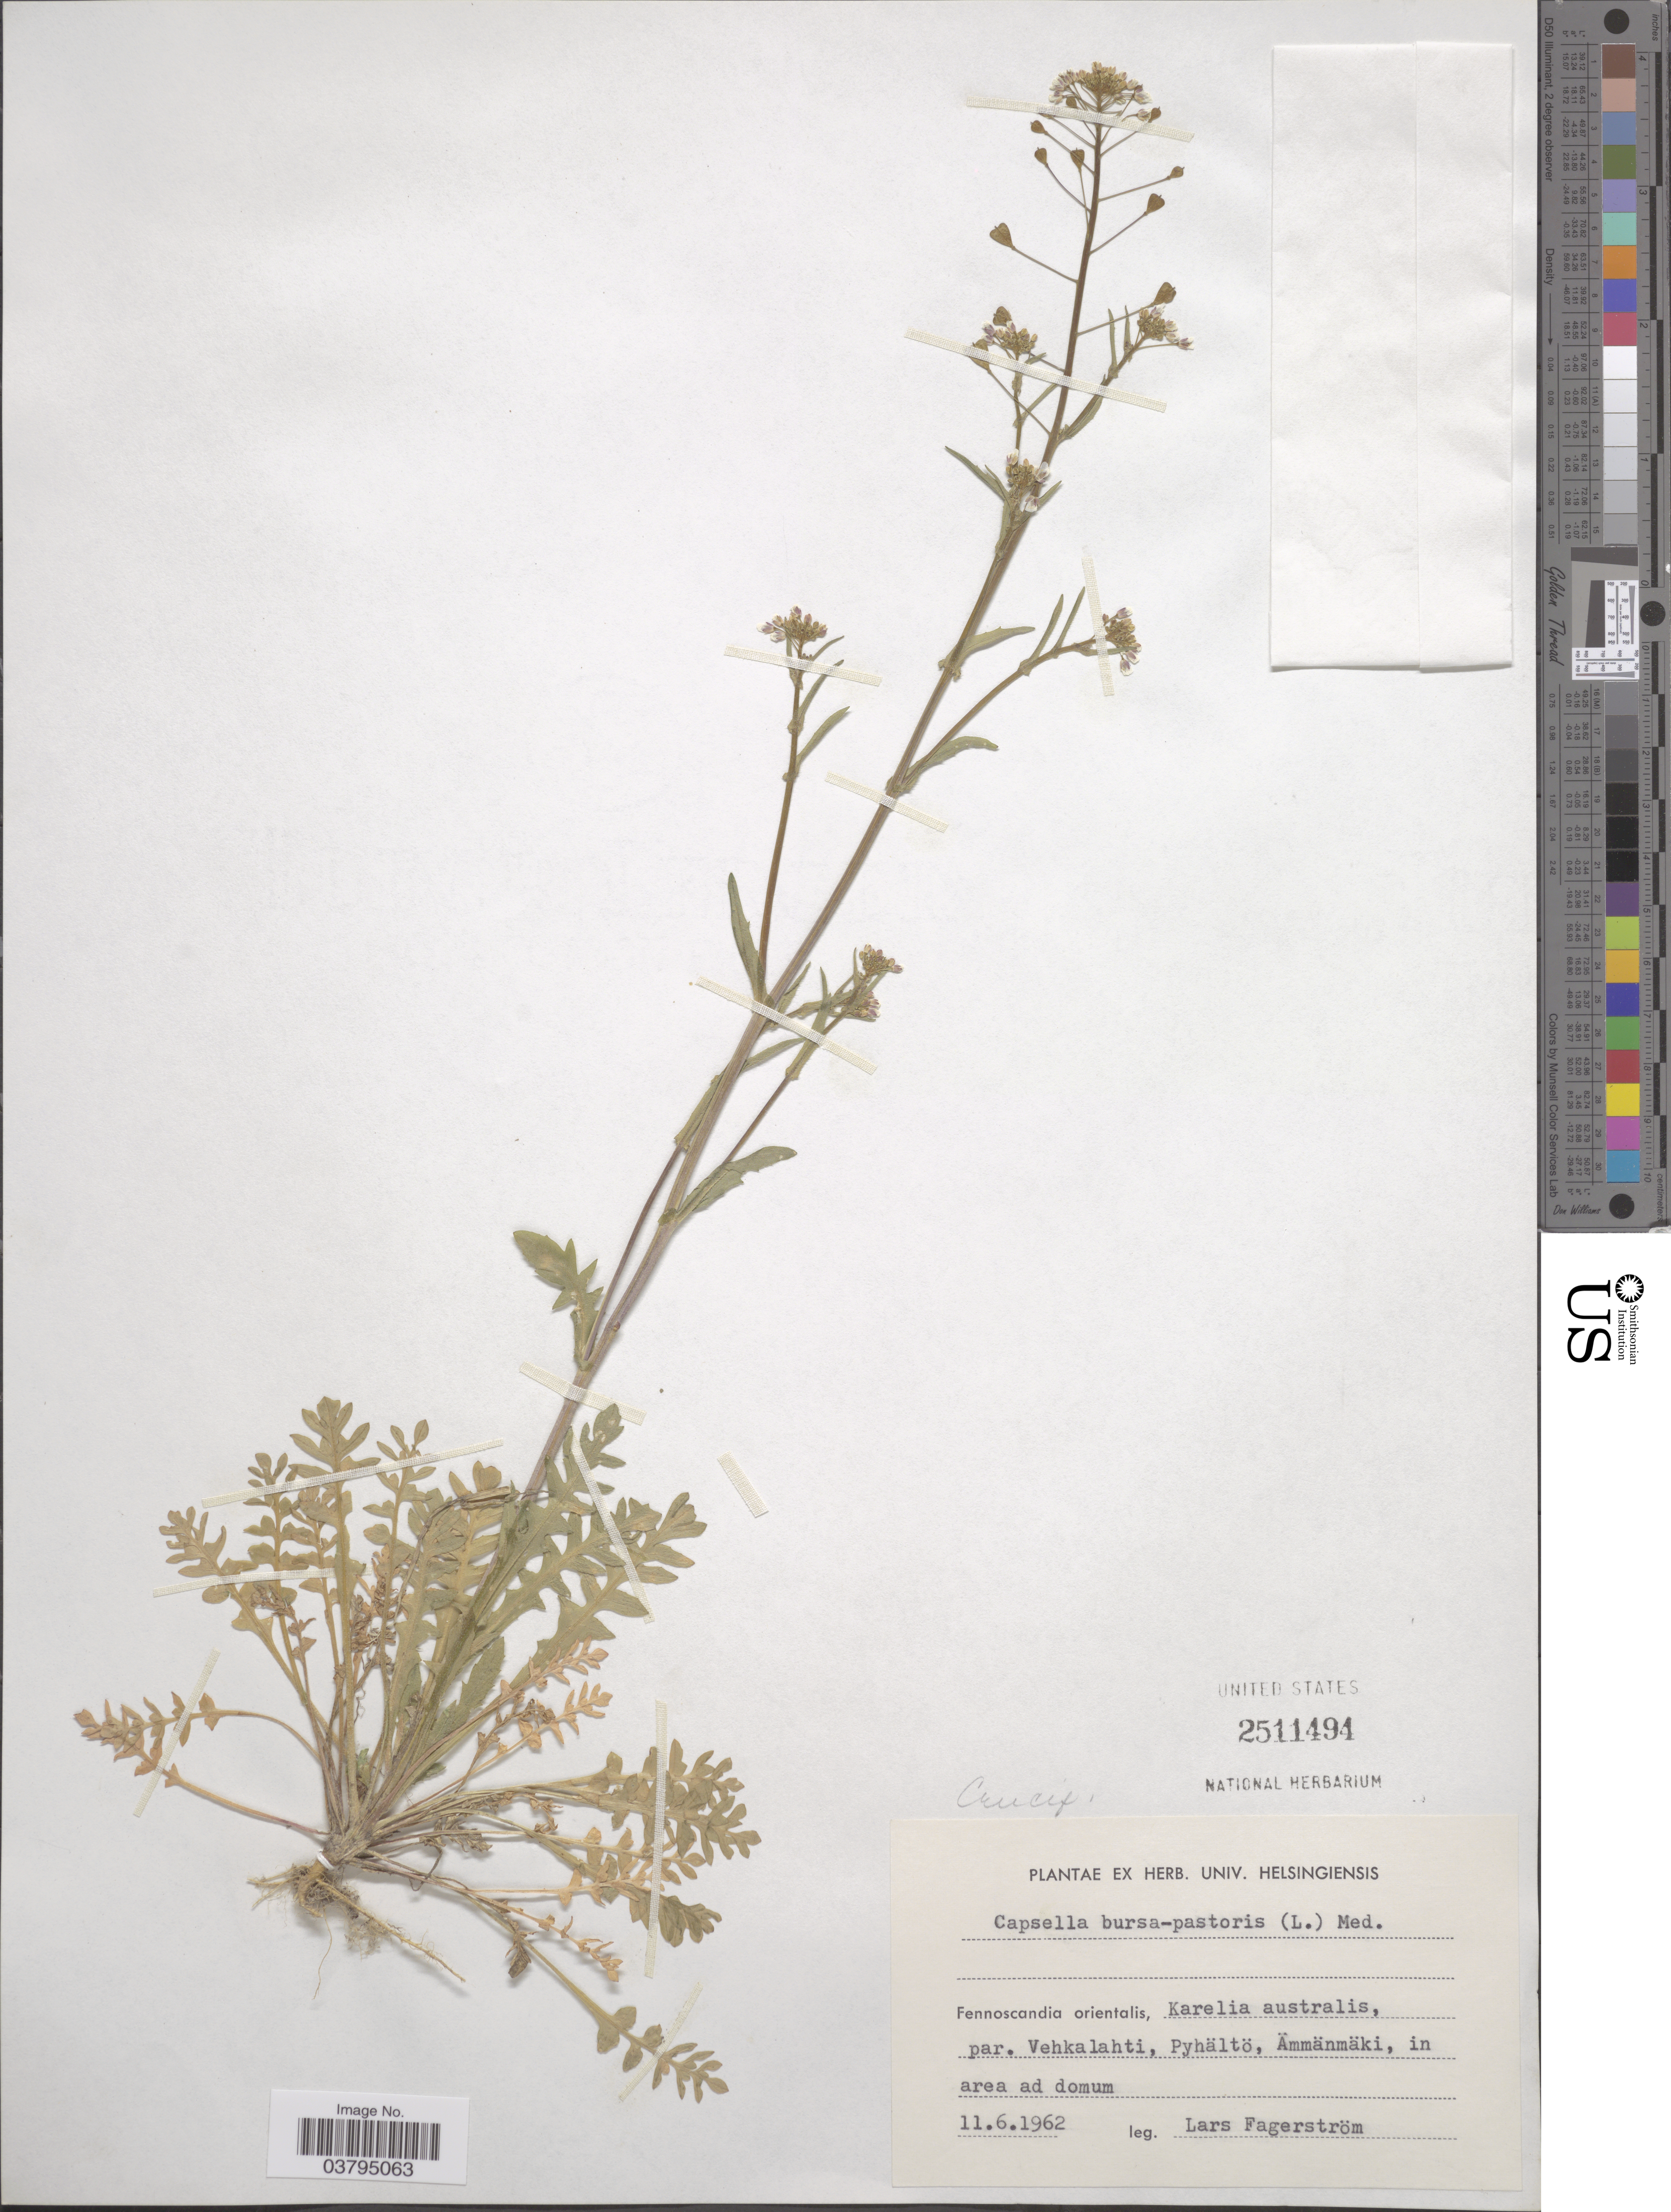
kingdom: Plantae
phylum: Tracheophyta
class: Magnoliopsida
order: Brassicales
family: Brassicaceae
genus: Capsella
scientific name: Capsella bursa-pastoris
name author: (L.) Medik.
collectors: L. Fagerstrom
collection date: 1962-06-11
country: Finland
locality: Fennoscandia orientalis, Karelia australis, par. Vehkalahti, Pyhältö, Ämmänmäki, in area ad domum.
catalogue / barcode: US 2511494